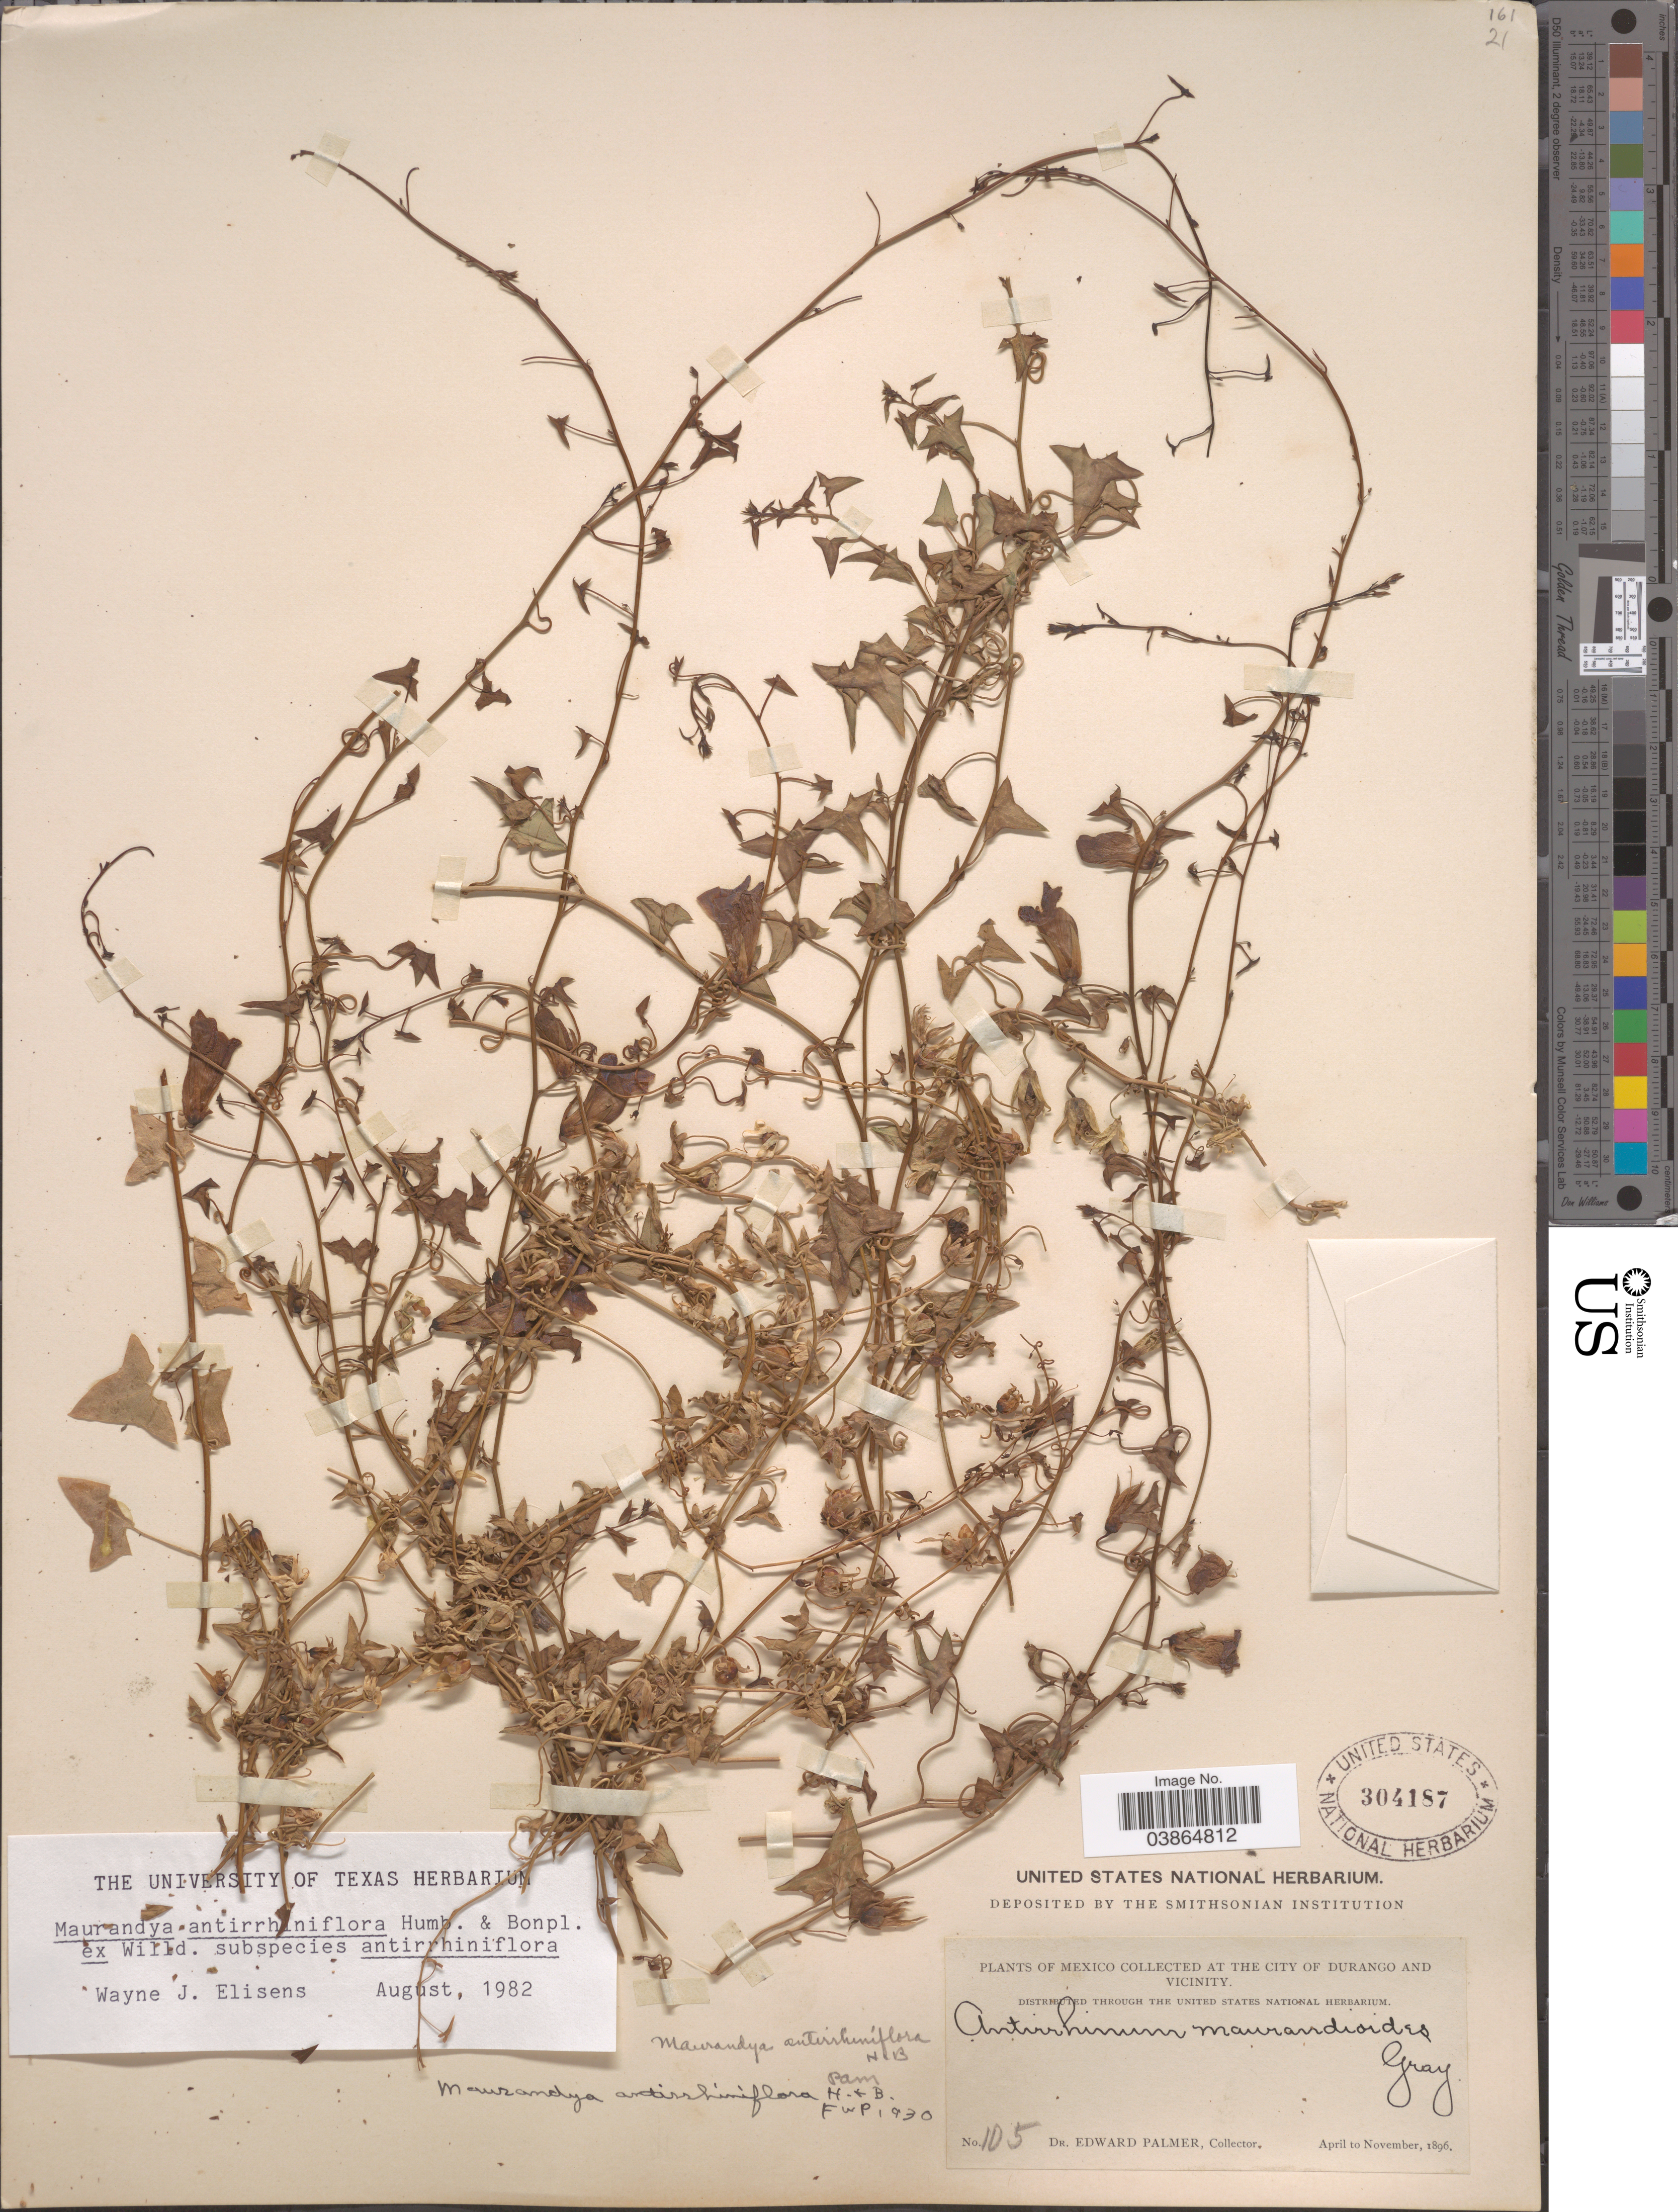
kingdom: Plantae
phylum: Tracheophyta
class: Magnoliopsida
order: Lamiales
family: Plantaginaceae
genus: Maurandya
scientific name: Maurandya antirrhiniflora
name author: Humb. & Bonpl. ex Willd.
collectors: E. Palmer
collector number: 105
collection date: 1896-04/1896-11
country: Mexico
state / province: Durango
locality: At the city of Durango and vicinity.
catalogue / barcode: US 304187